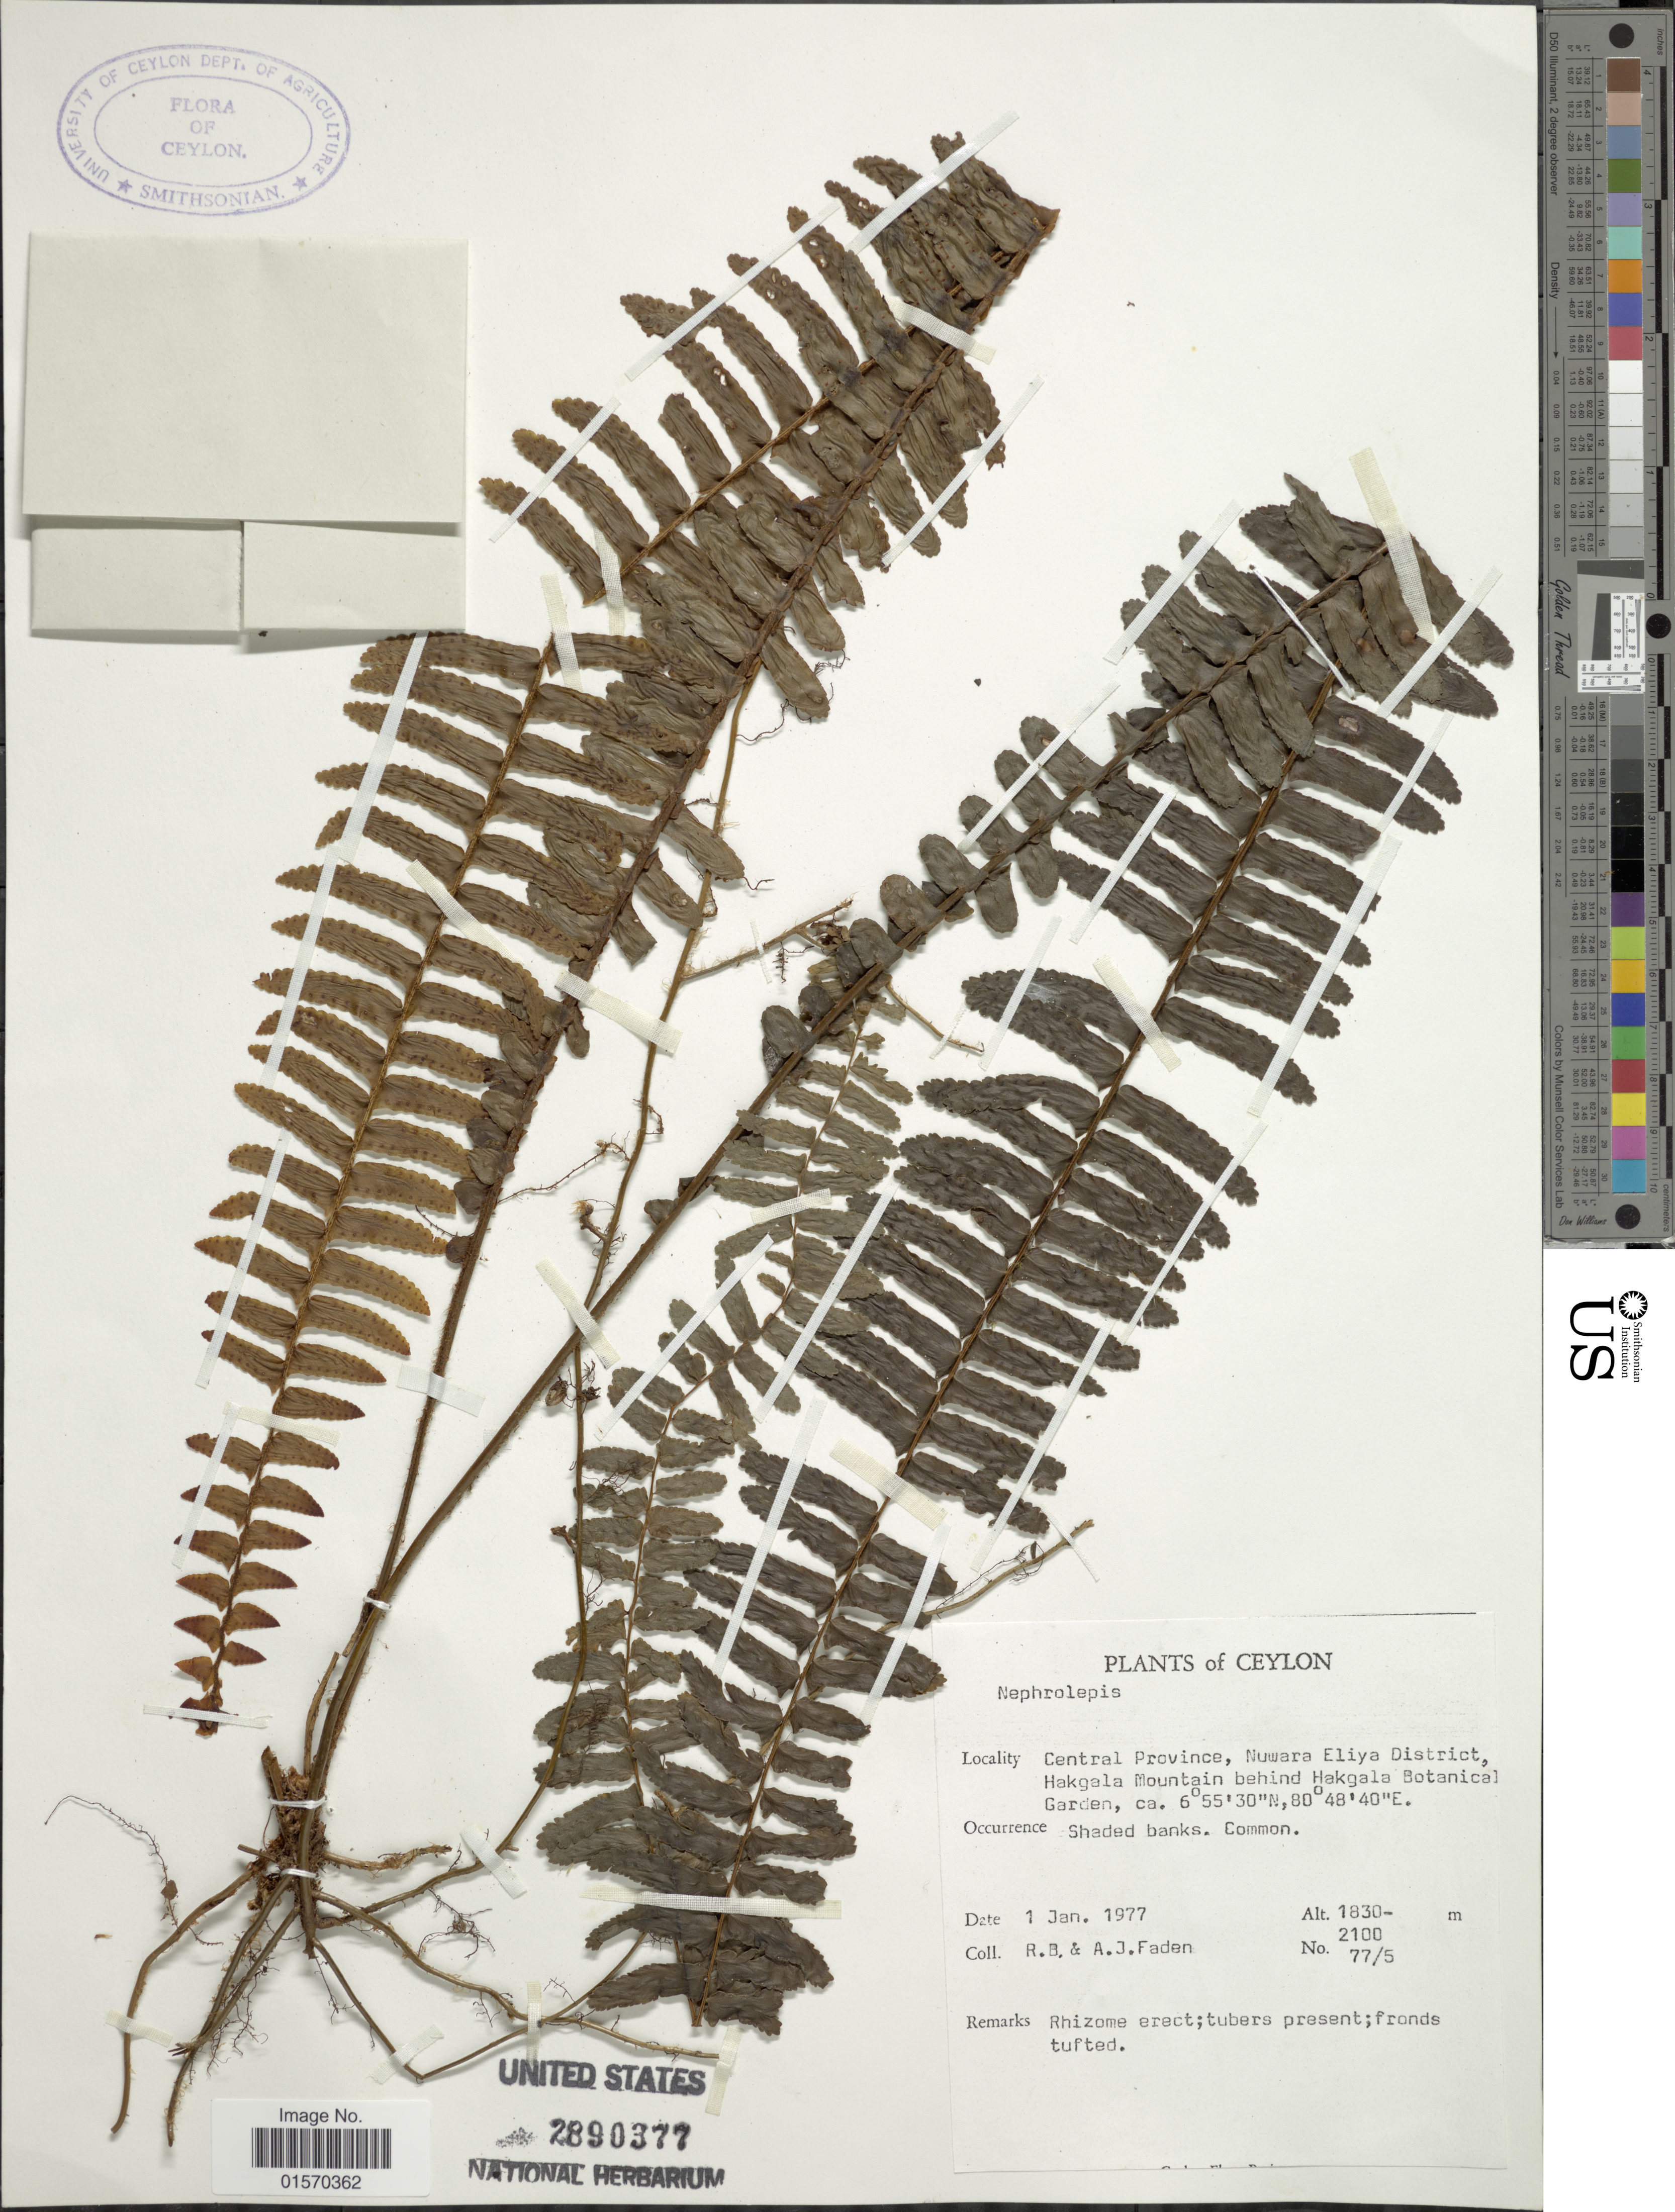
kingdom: Plantae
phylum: Tracheophyta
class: Polypodiopsida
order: Polypodiales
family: Nephrolepidaceae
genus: Nephrolepis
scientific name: Nephrolepis sp.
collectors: R. B. Faden & A. J. Faden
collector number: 77/5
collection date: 1977-01-01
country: Sri Lanka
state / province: Central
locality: Ceylon. Nuwara Eliya District, Hakgala Mountain behind Hakgala Botanical Garden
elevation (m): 1830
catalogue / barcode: US 2890377